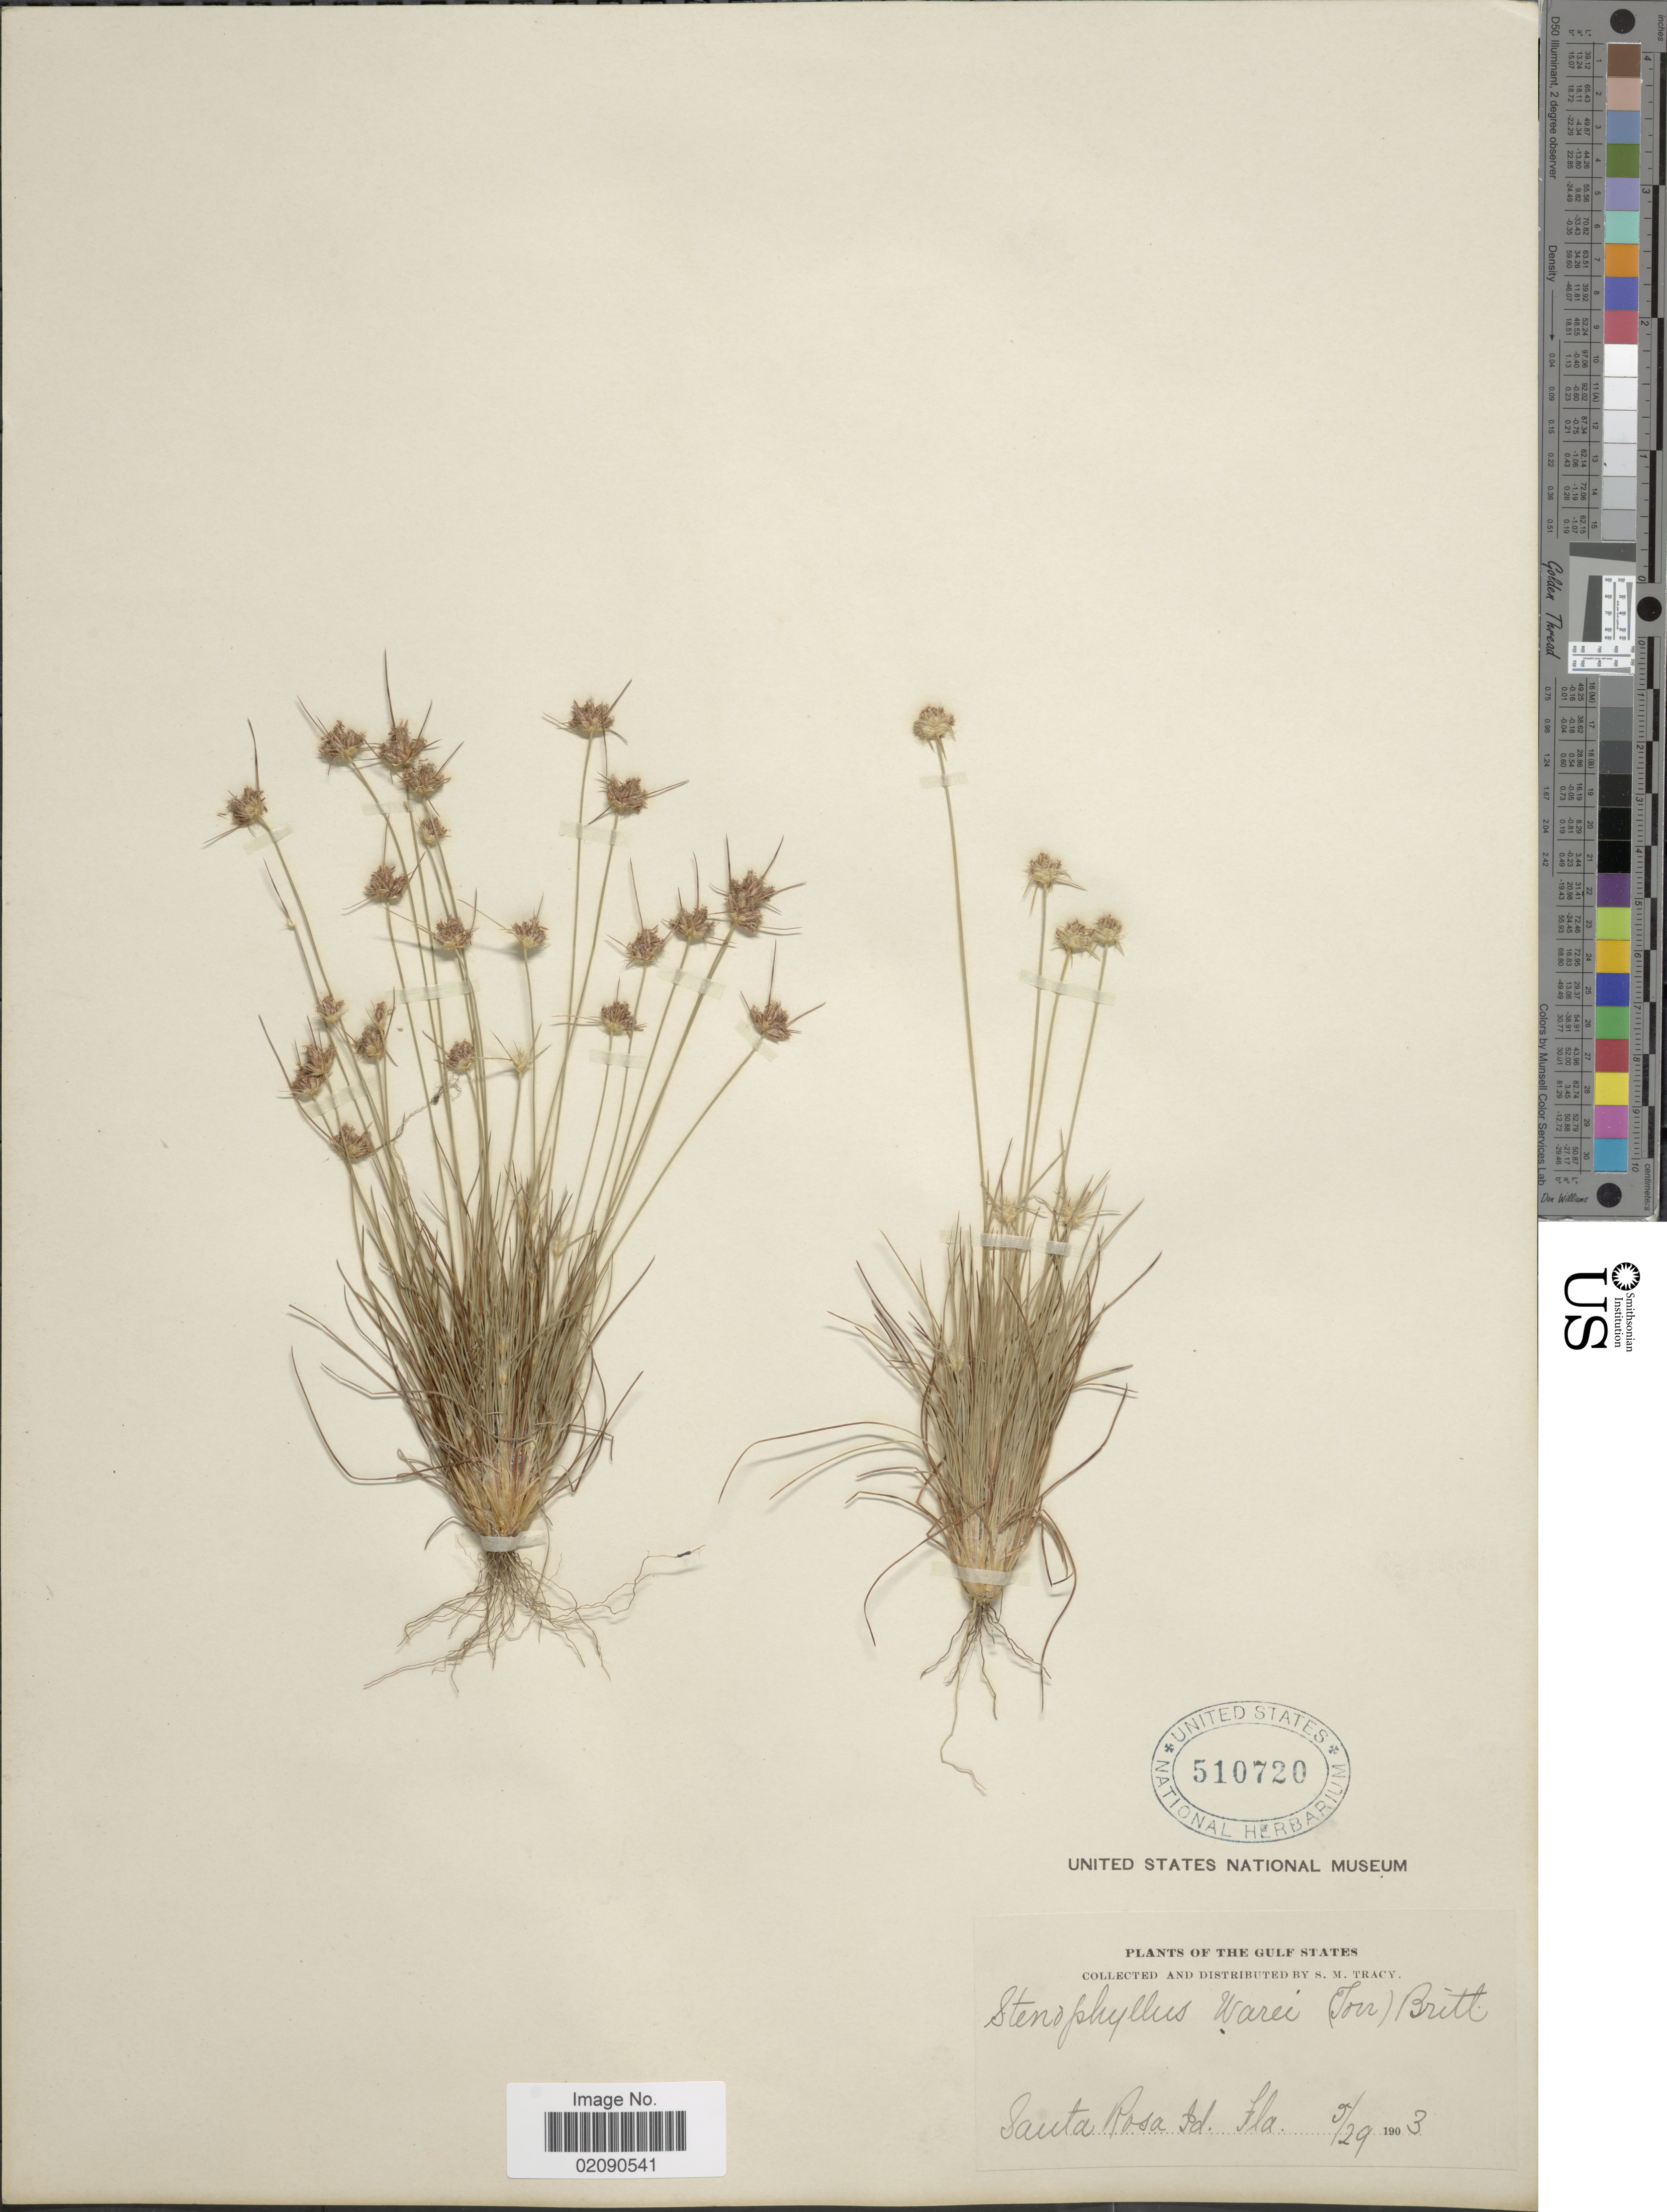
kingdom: Plantae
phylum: Tracheophyta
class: Liliopsida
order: Poales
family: Cyperaceae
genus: Bulbostylis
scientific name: Bulbostylis warei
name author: (Torr.) C.B. Clarke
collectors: S. M. Tracy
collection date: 1903-05-29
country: United States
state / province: Florida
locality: The Gulf States, Santa Rosa Id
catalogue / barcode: US 510720